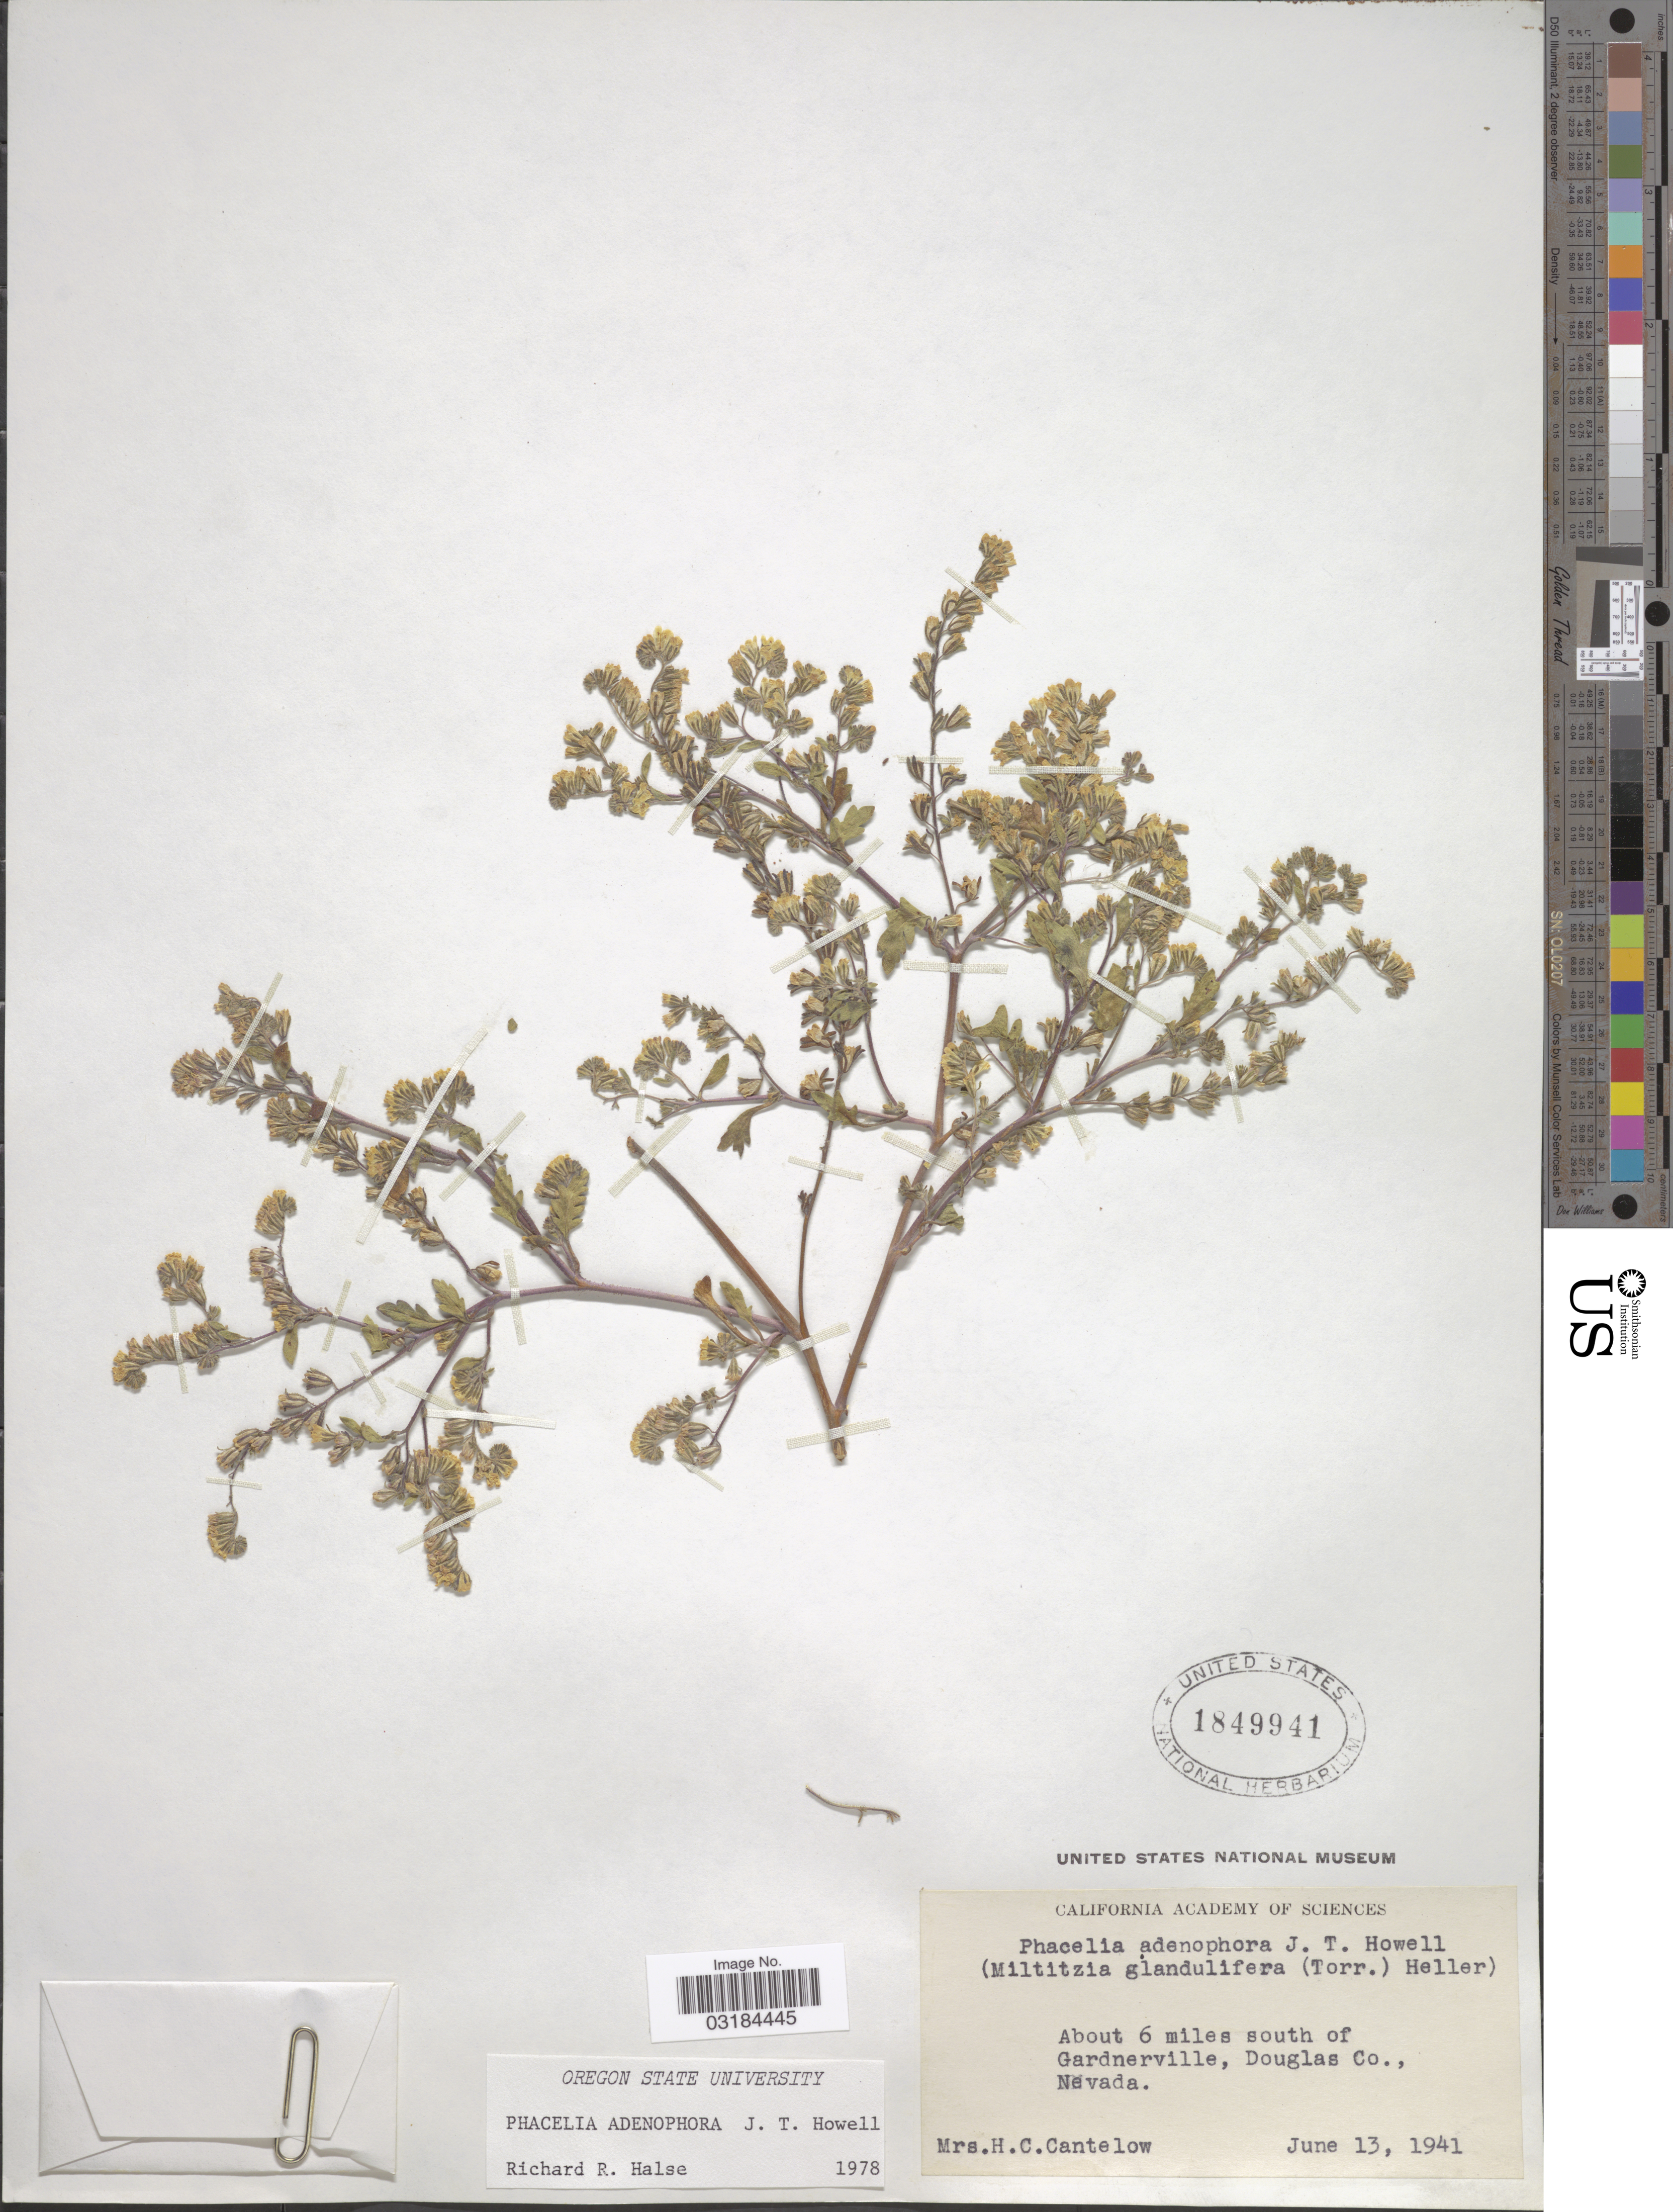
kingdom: Plantae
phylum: Tracheophyta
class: Magnoliopsida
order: Boraginales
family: Hydrophyllaceae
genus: Phacelia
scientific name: Phacelia adenophora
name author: J.T. Howell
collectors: H. Cantelow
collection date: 1941-06-13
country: United States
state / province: Nevada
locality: About 6 miles south of Gardnerville, Douglas Co.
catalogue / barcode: US 1849941